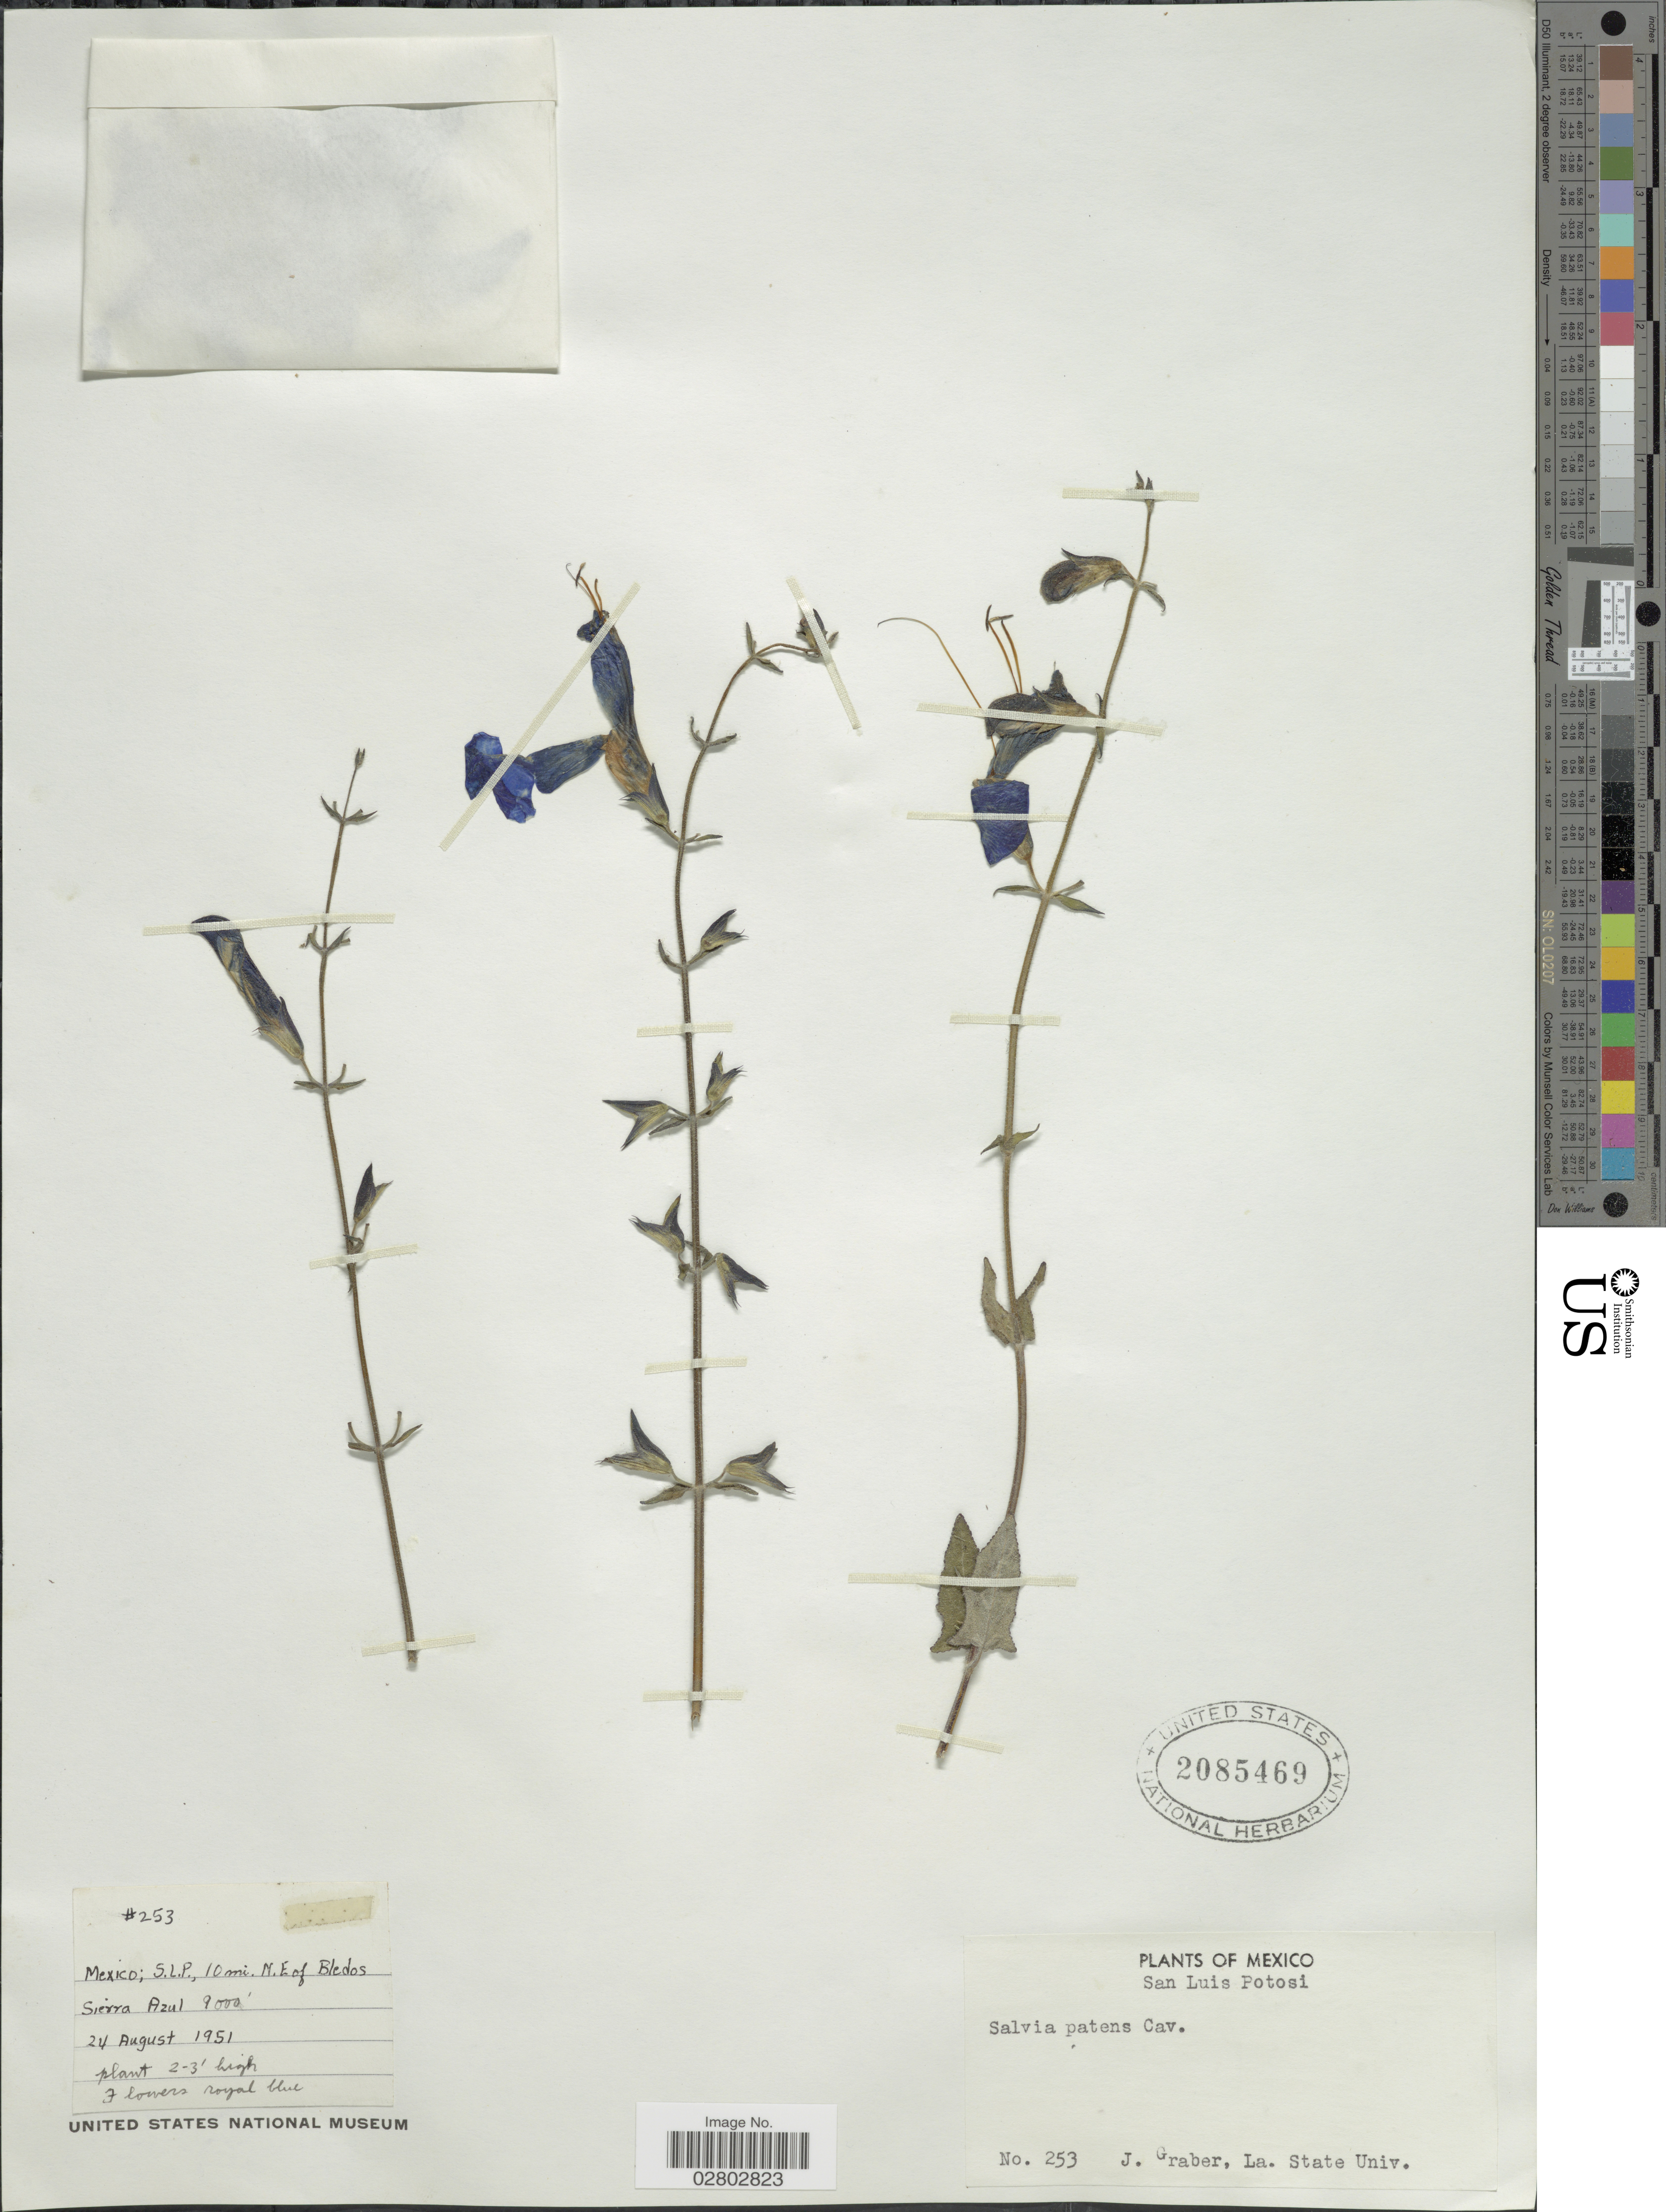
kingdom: Plantae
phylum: Tracheophyta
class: Magnoliopsida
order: Lamiales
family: Lamiaceae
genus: Salvia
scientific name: Salvia patens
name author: Cav.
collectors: J. Graber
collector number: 253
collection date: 1951-08-24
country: Mexico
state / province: San Luis Potosí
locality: Mexico: S.L.P., 10 mi. N.E. of Bledos, Sierra Azul.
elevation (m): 2743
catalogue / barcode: US 2085469